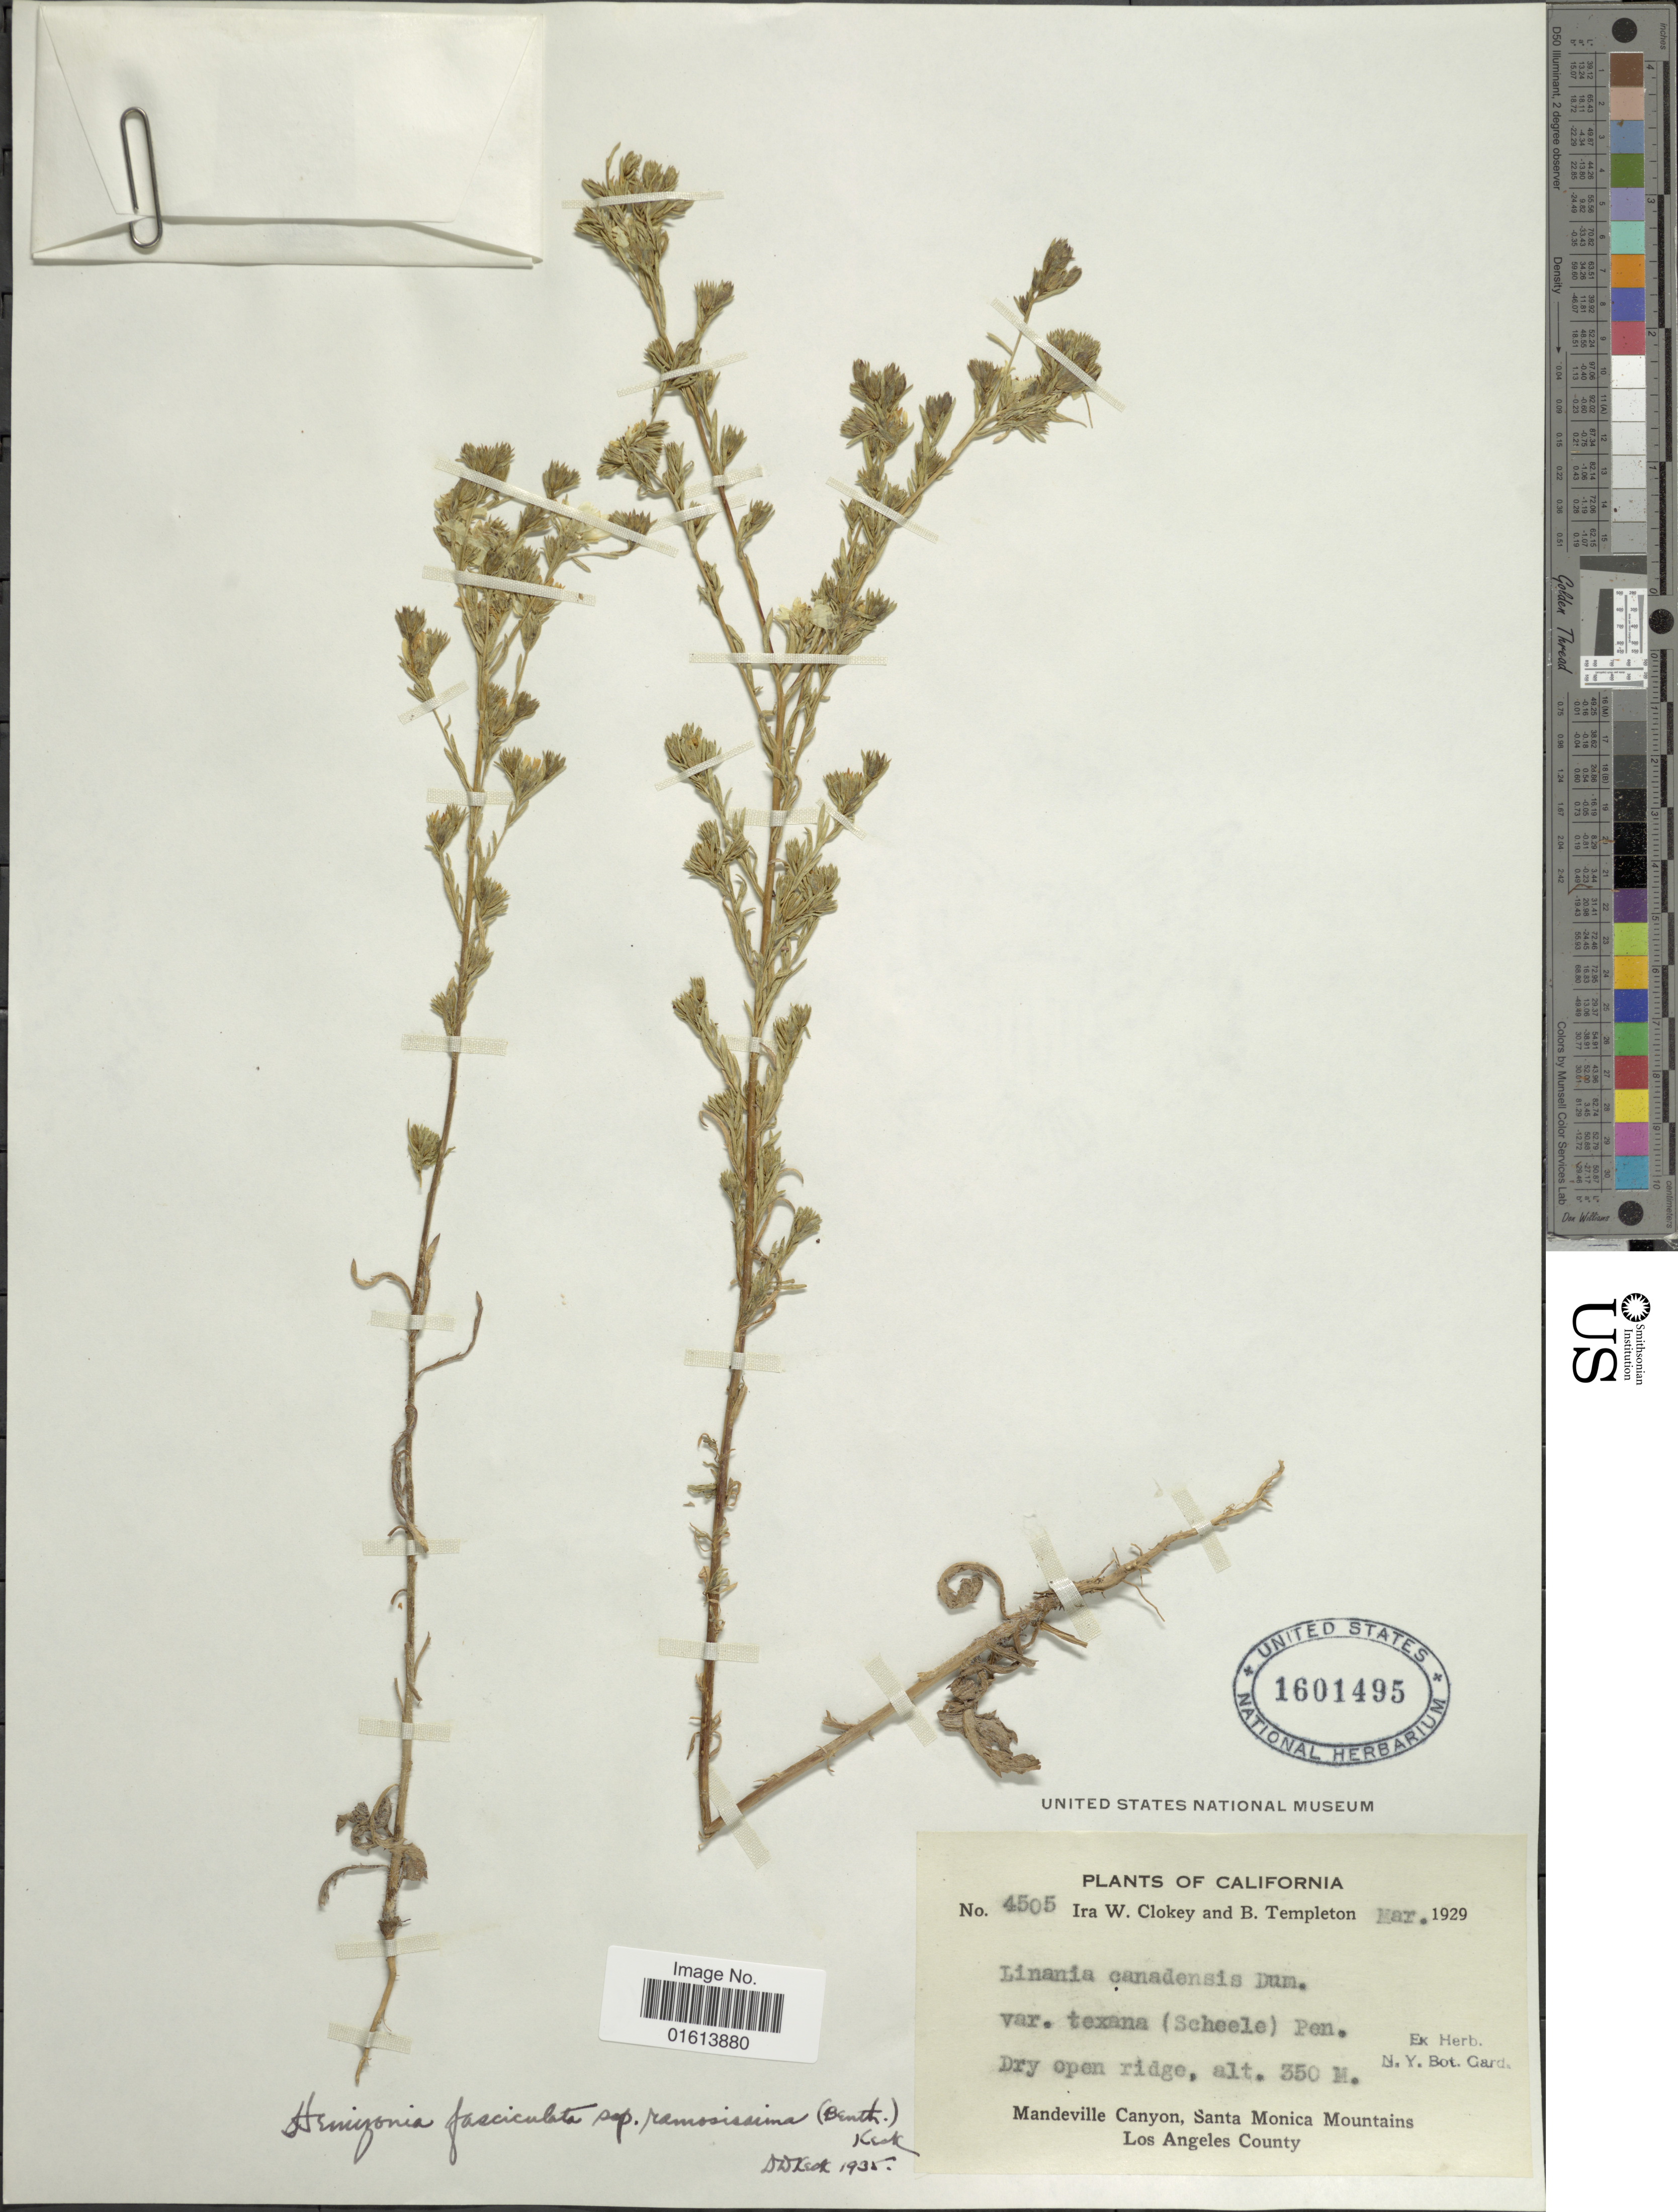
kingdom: Plantae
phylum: Tracheophyta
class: Magnoliopsida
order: Asterales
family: Asteraceae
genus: Hemizonia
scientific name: Hemizonia fasciculata subsp. ramosissima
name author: (Benth.) D.D. Keck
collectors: I. W. Clokey & B. Templeton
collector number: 4505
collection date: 1929-03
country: United States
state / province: California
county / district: Los Angeles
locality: California. Mandeville Canyon, Santa Monica Mountains. Los Angeles County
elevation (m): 350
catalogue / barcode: US 1601495